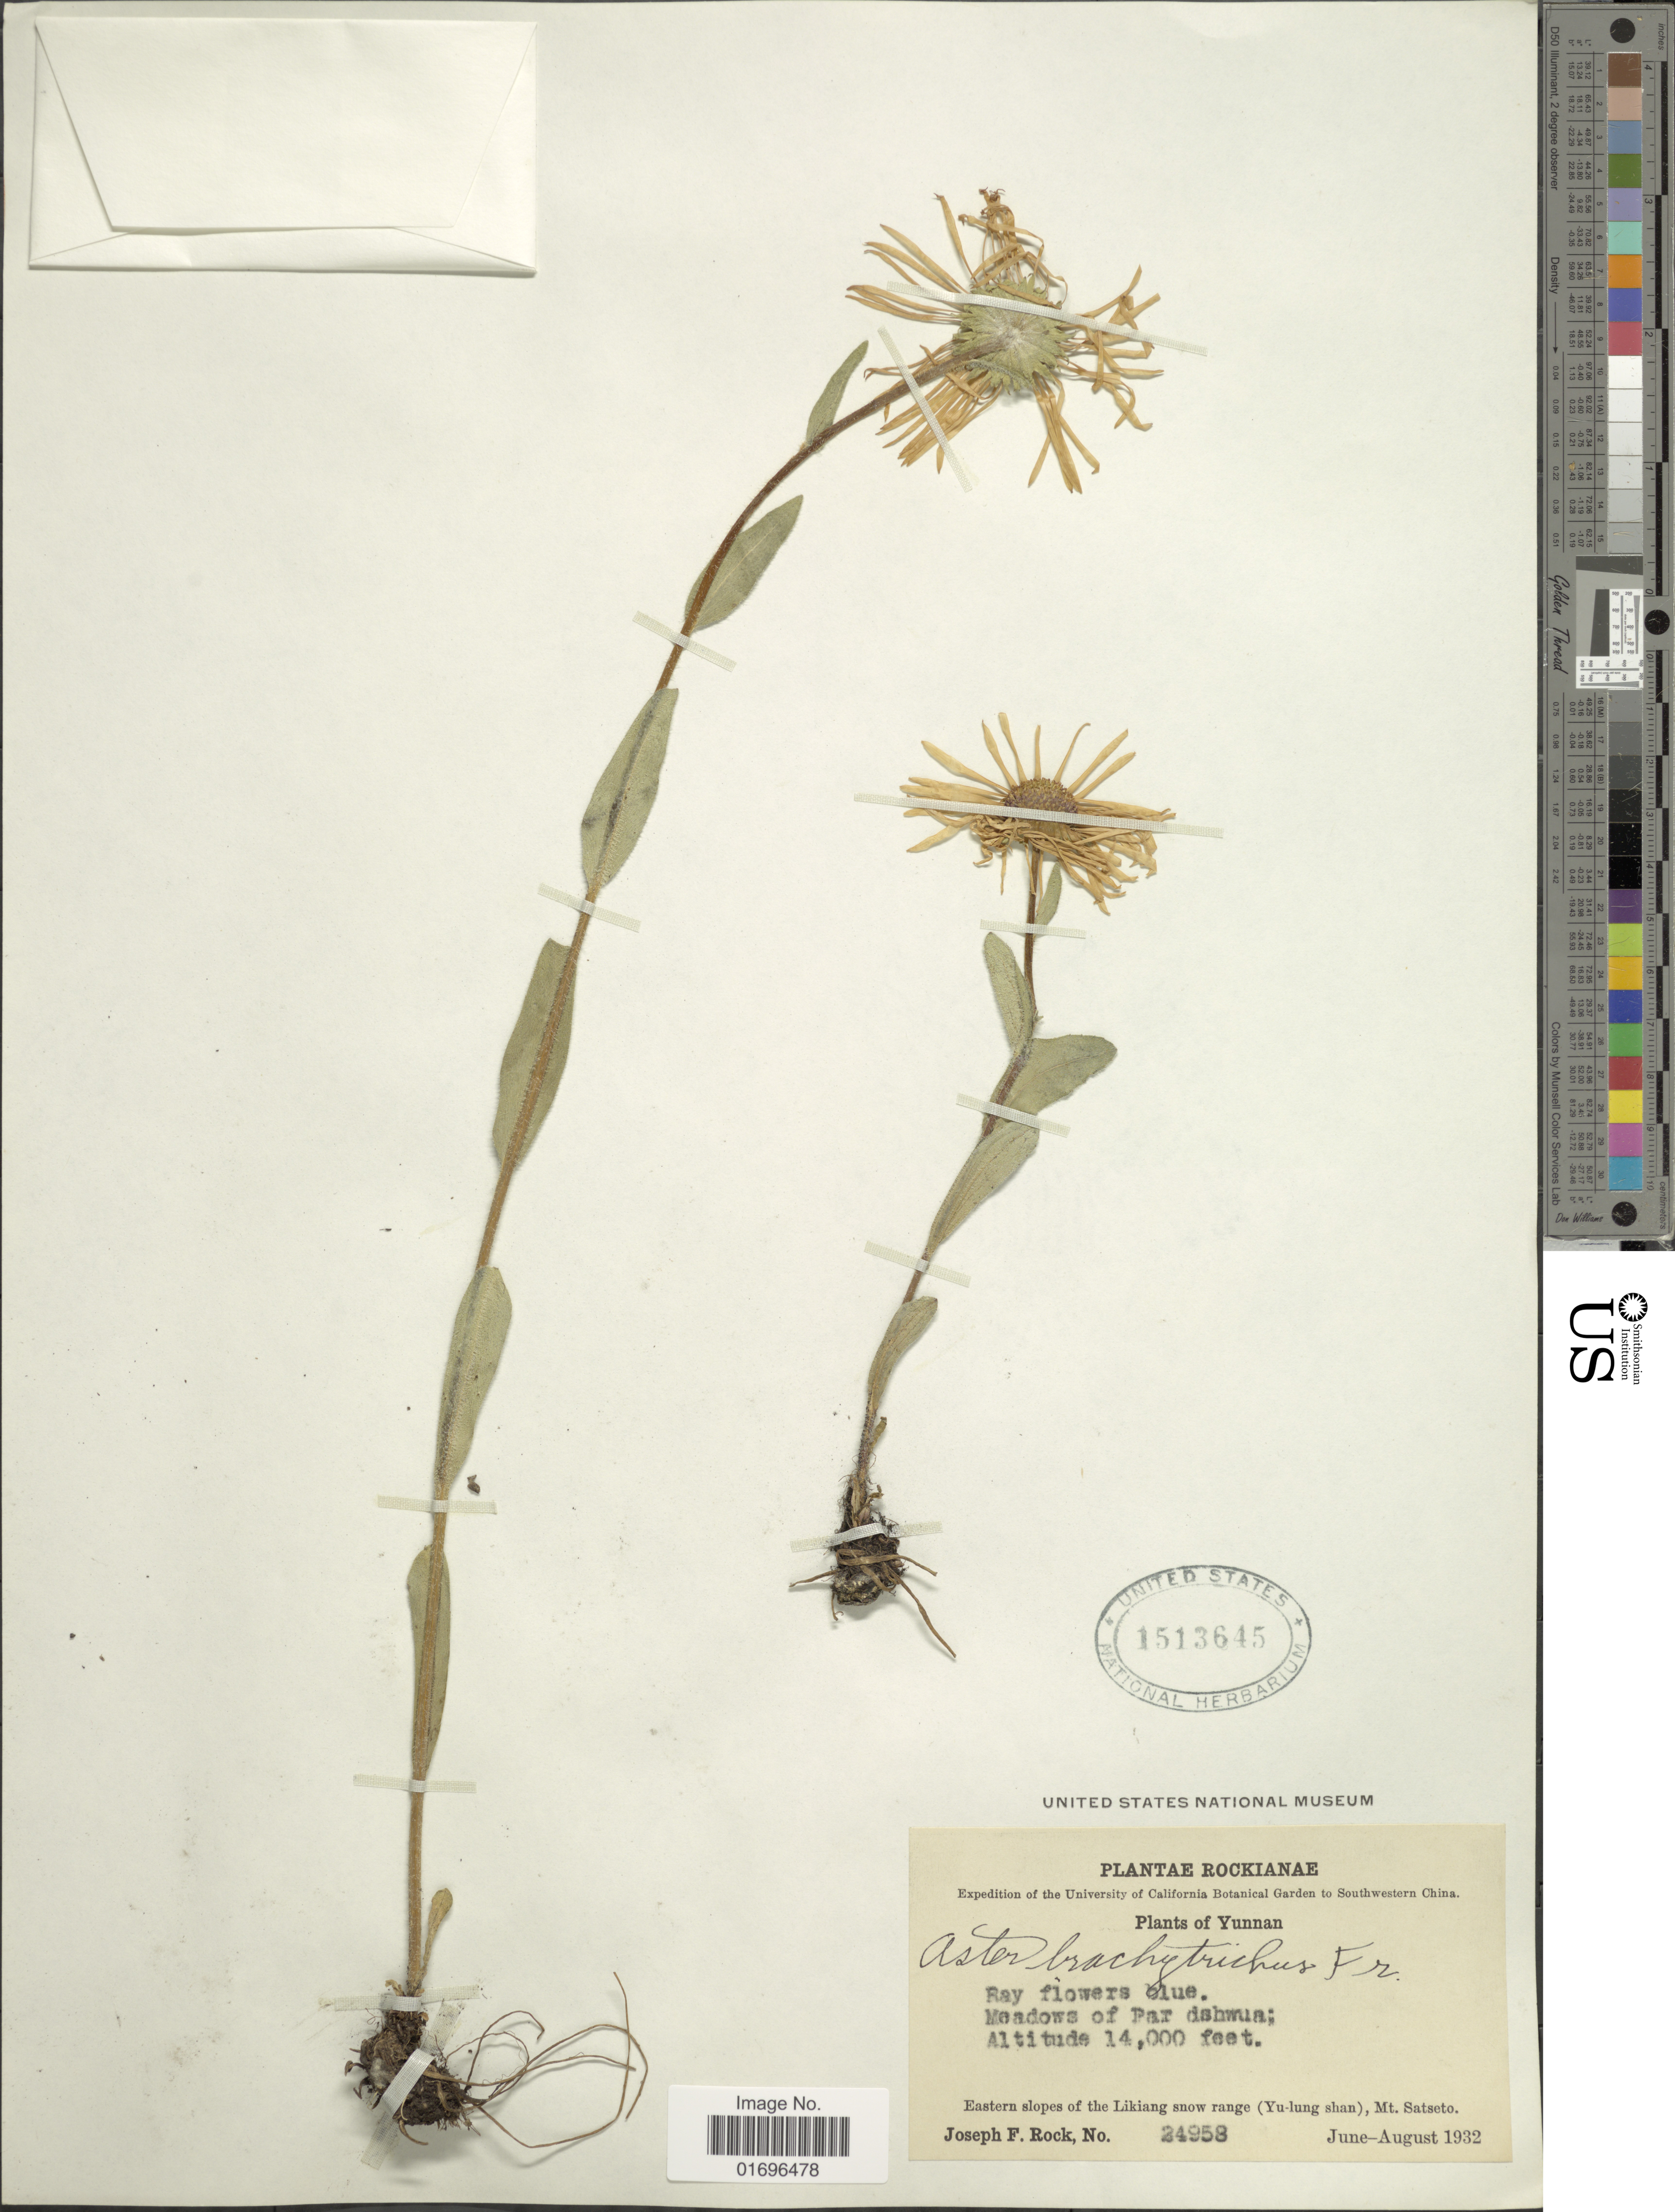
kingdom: Plantae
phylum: Tracheophyta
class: Magnoliopsida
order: Asterales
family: Asteraceae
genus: Aster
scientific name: Aster brachytrichus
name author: Franch.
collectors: J. F. Rock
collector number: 24958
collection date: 1932-06/1932-08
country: China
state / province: Yunnan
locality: Rockianae. Yunnan. Southwestern China. Eastern slopes of the Likiang snow range (Yu-lung shan), Mt. Satseto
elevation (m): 4267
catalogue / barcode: US 1513645